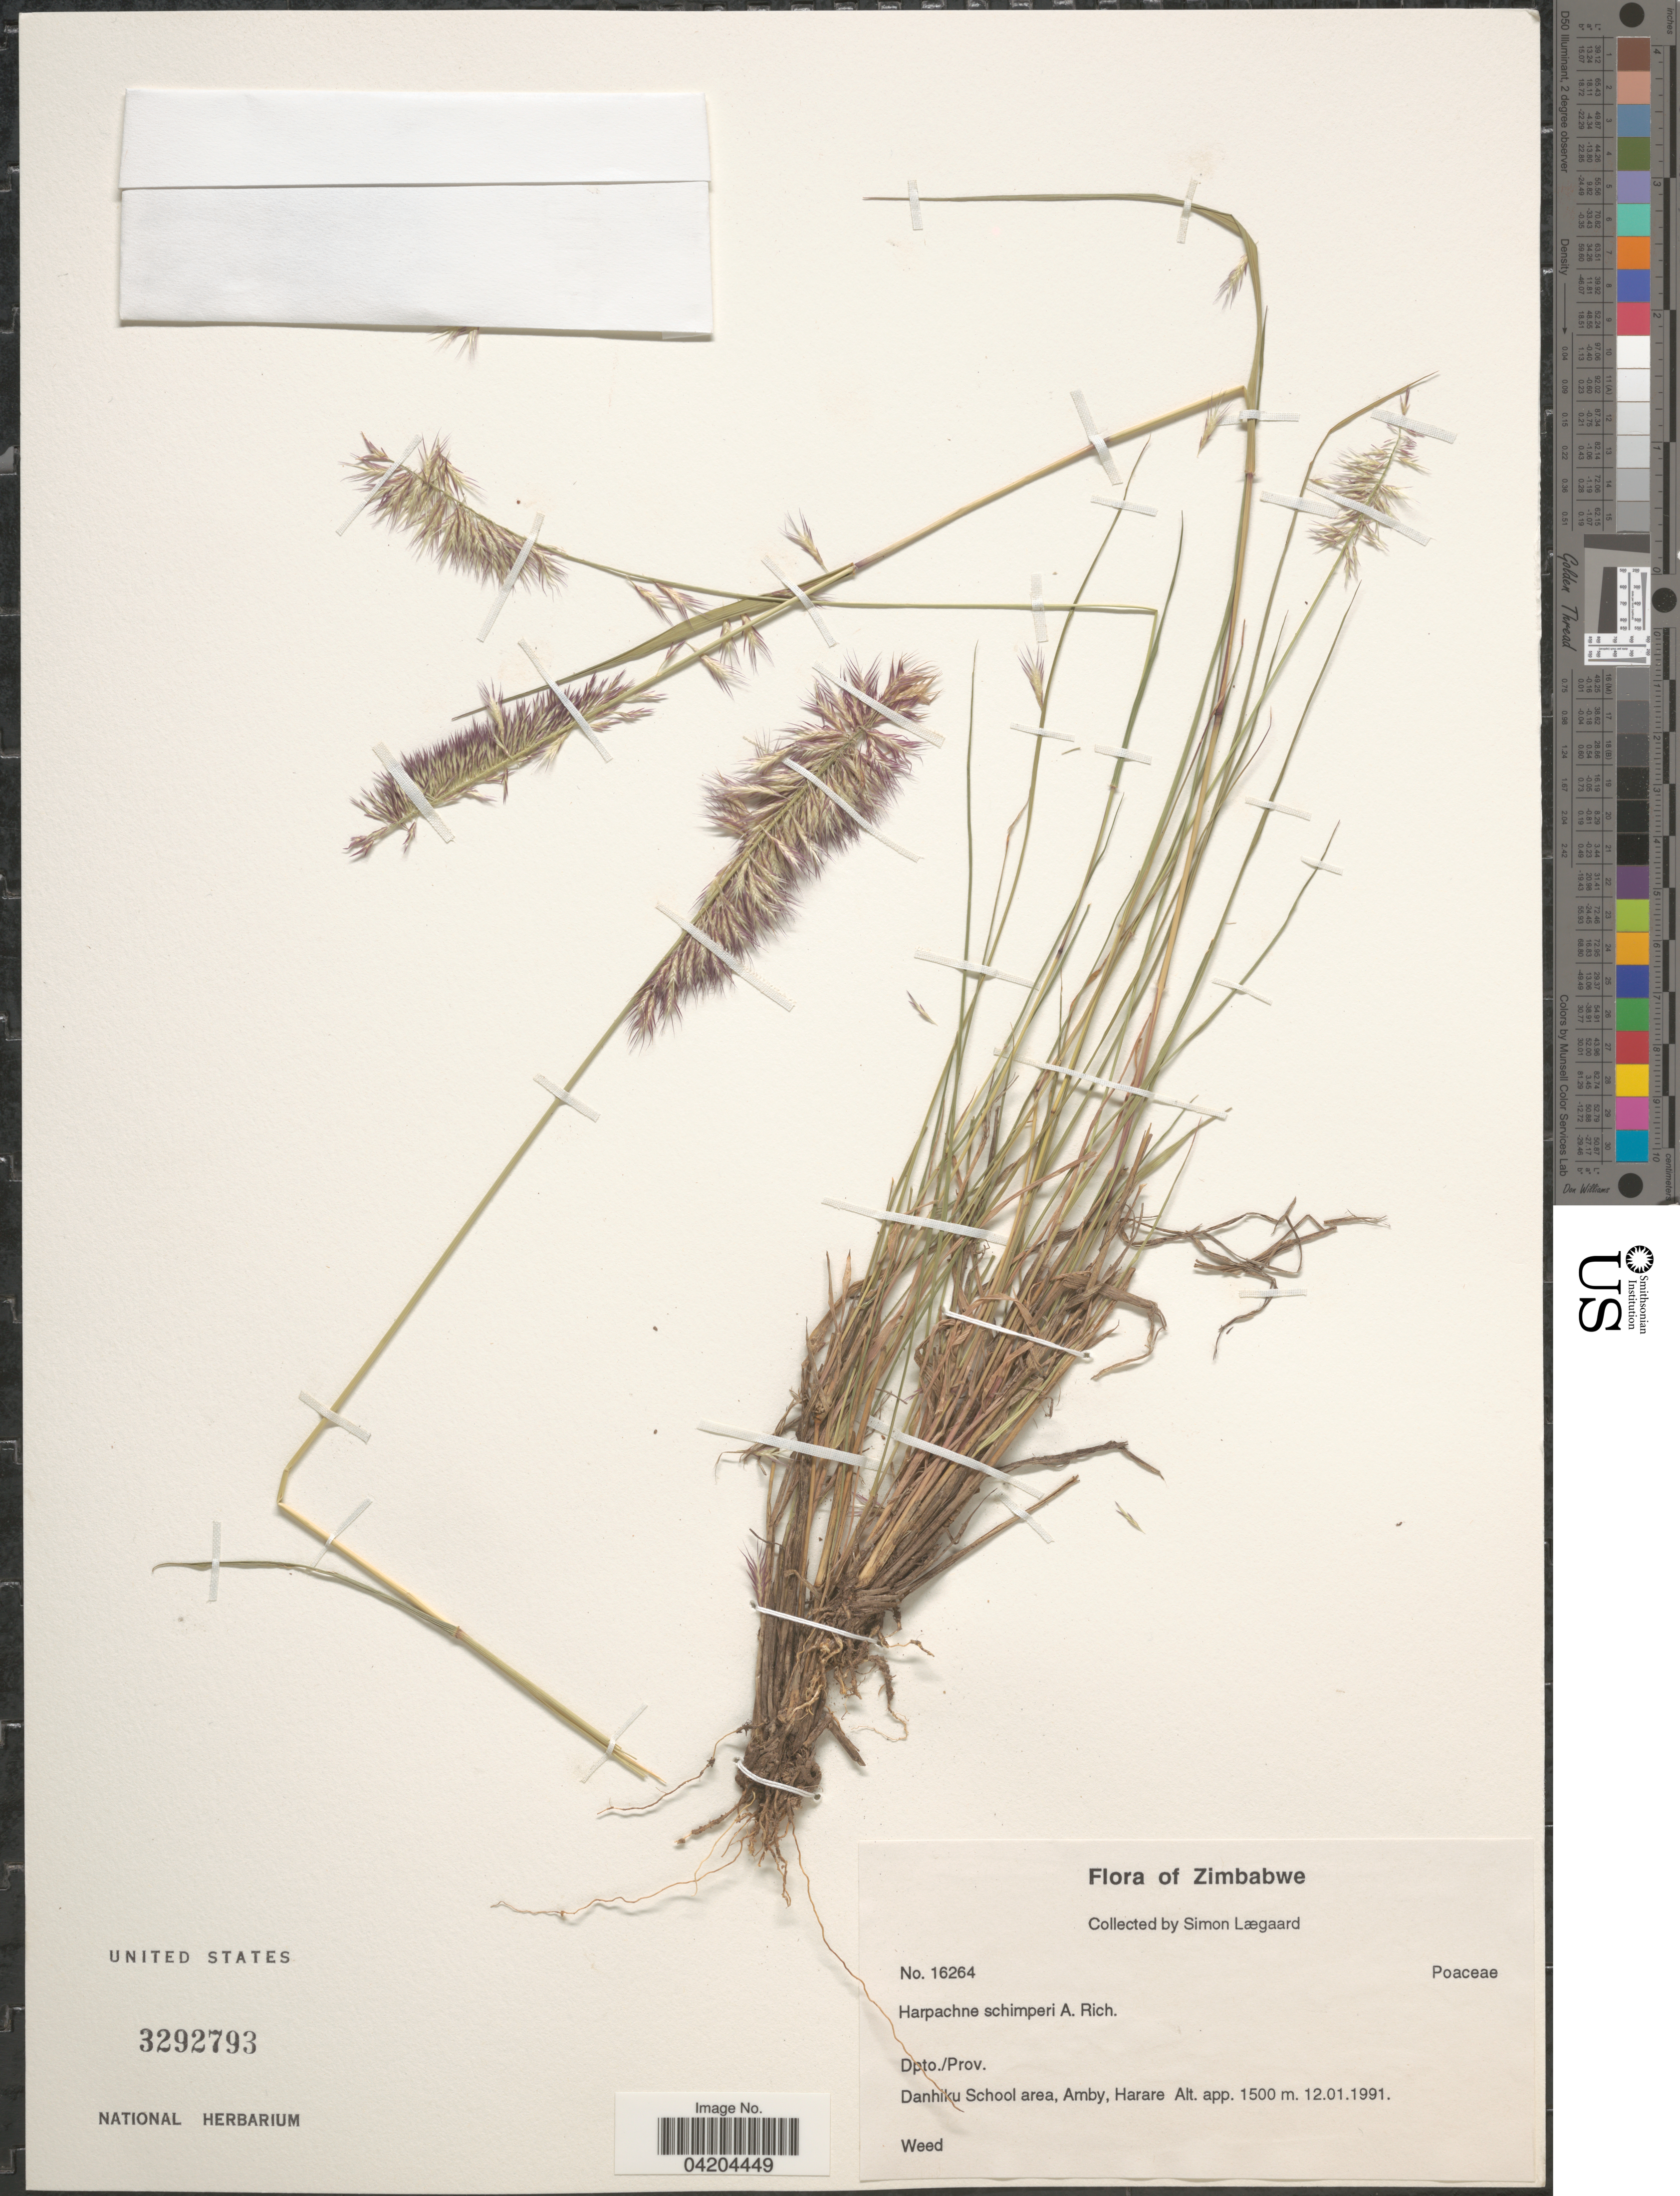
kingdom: Plantae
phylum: Tracheophyta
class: Liliopsida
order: Poales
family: Poaceae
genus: Eragrostis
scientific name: Eragrostis schimperi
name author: (A. Rich.) Benth.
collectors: S. Lægaard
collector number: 16264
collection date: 1991-01-12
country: Zimbabwe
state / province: Harare (city)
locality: Danhiku School area, Amby.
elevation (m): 1500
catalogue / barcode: US 3292793